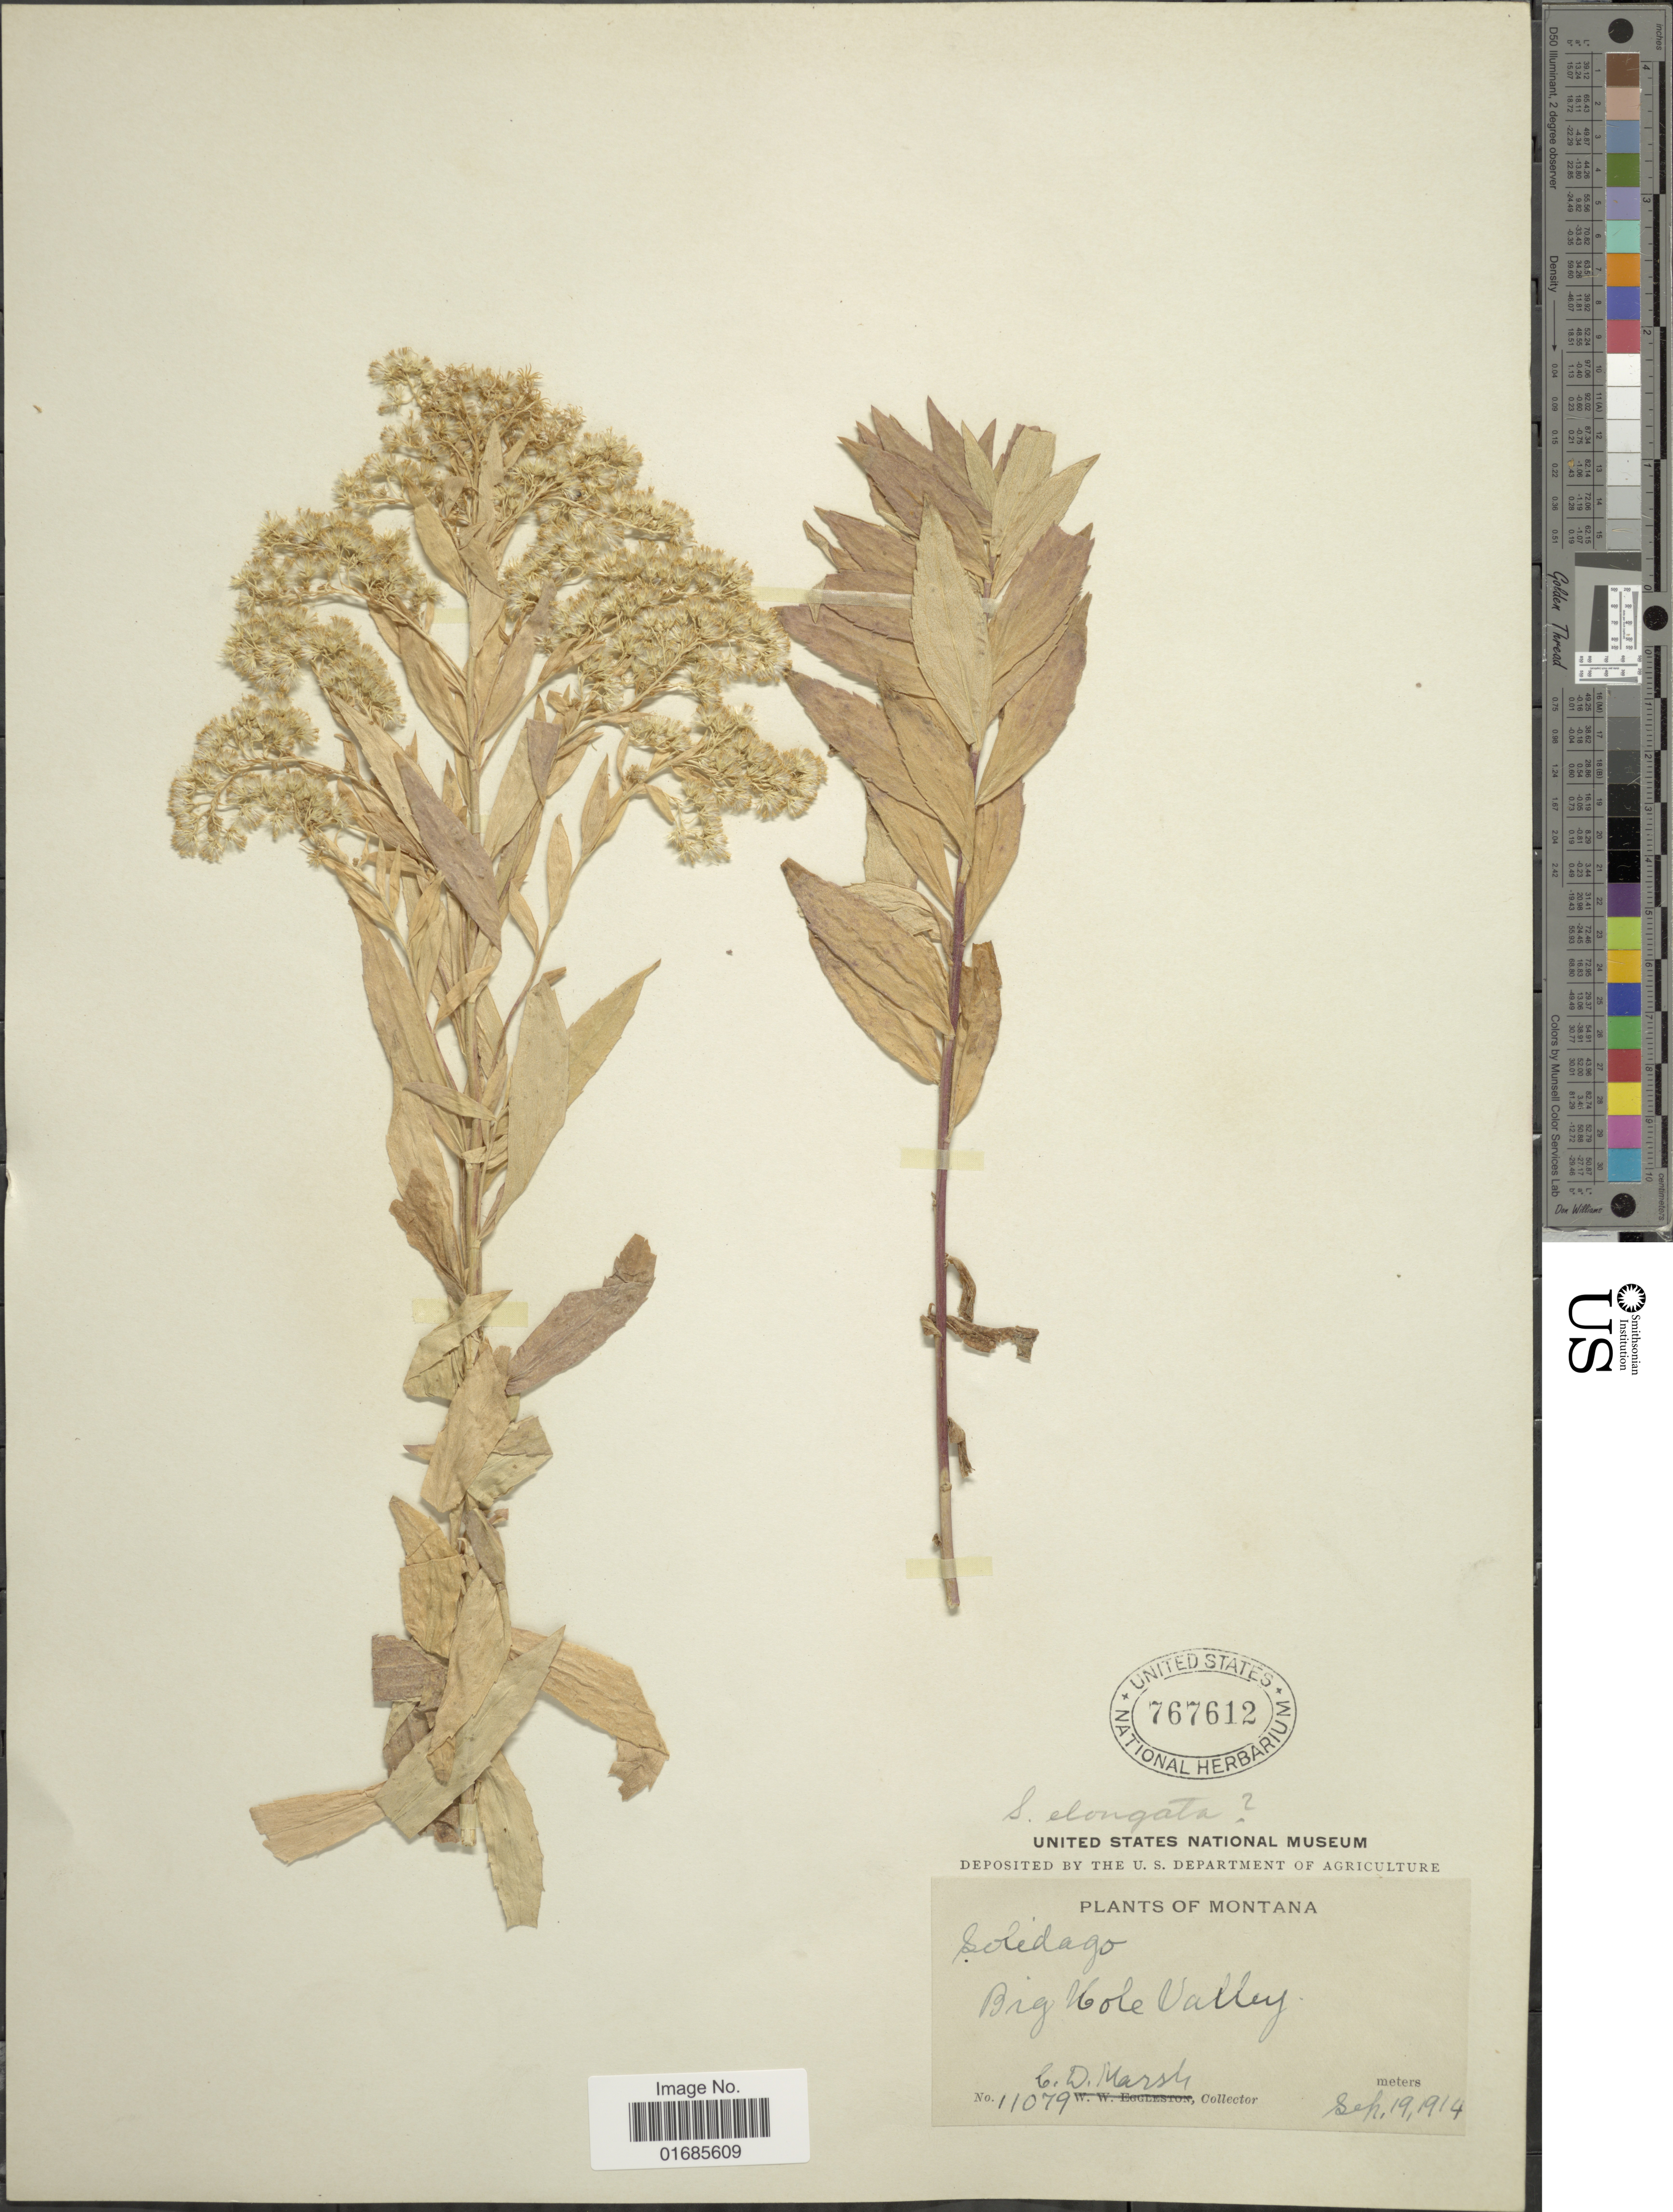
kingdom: Plantae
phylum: Tracheophyta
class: Magnoliopsida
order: Asterales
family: Asteraceae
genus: Solidago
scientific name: Solidago canadensis var. salebrosa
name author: (Piper) M.E. Jones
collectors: C. D. Marsh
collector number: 11079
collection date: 1914-09-19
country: United States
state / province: Montana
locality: Bog Hole Valley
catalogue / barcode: US 767612